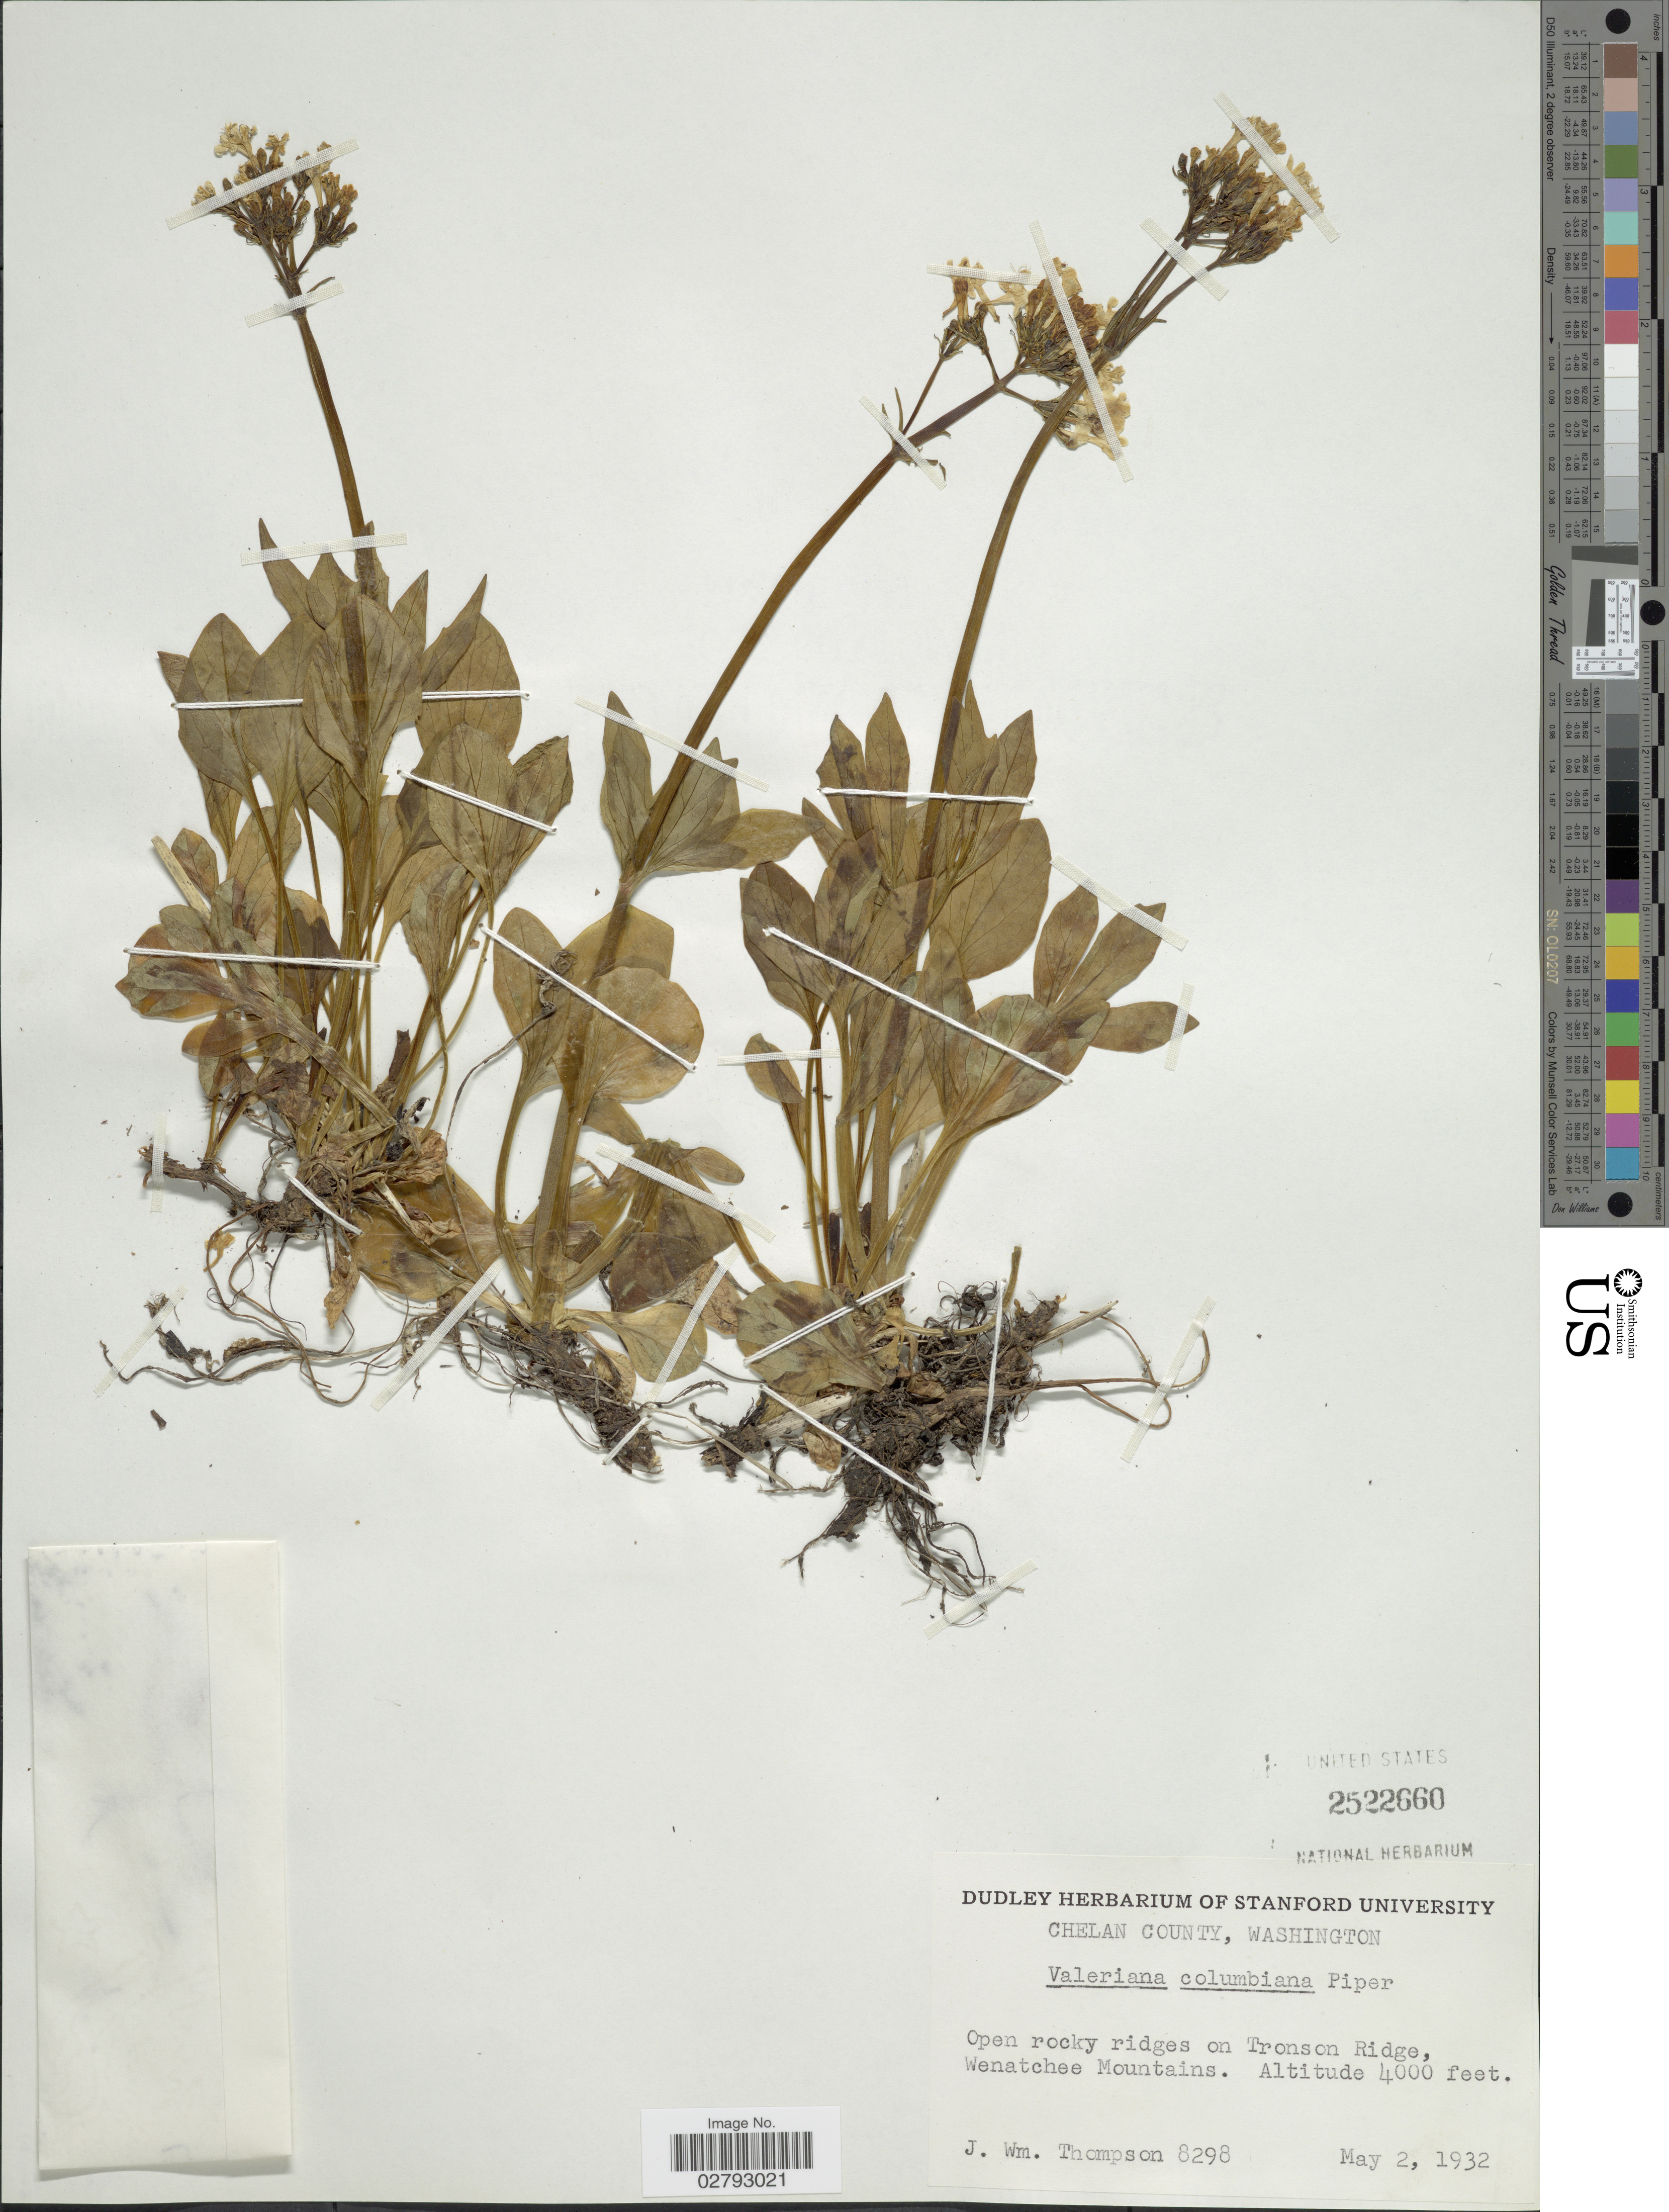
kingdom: Plantae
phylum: Tracheophyta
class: Magnoliopsida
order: Dipsacales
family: Caprifoliaceae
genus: Valeriana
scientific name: Valeriana columbiana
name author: Piper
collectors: J. W. Thompson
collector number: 8298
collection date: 1932-05-02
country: United States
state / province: Washington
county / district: Chelan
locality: Chelan County. Open rocky ridges on Tronson Ridge, Wenatchee Mountains.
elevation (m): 1219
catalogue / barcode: US 2522660